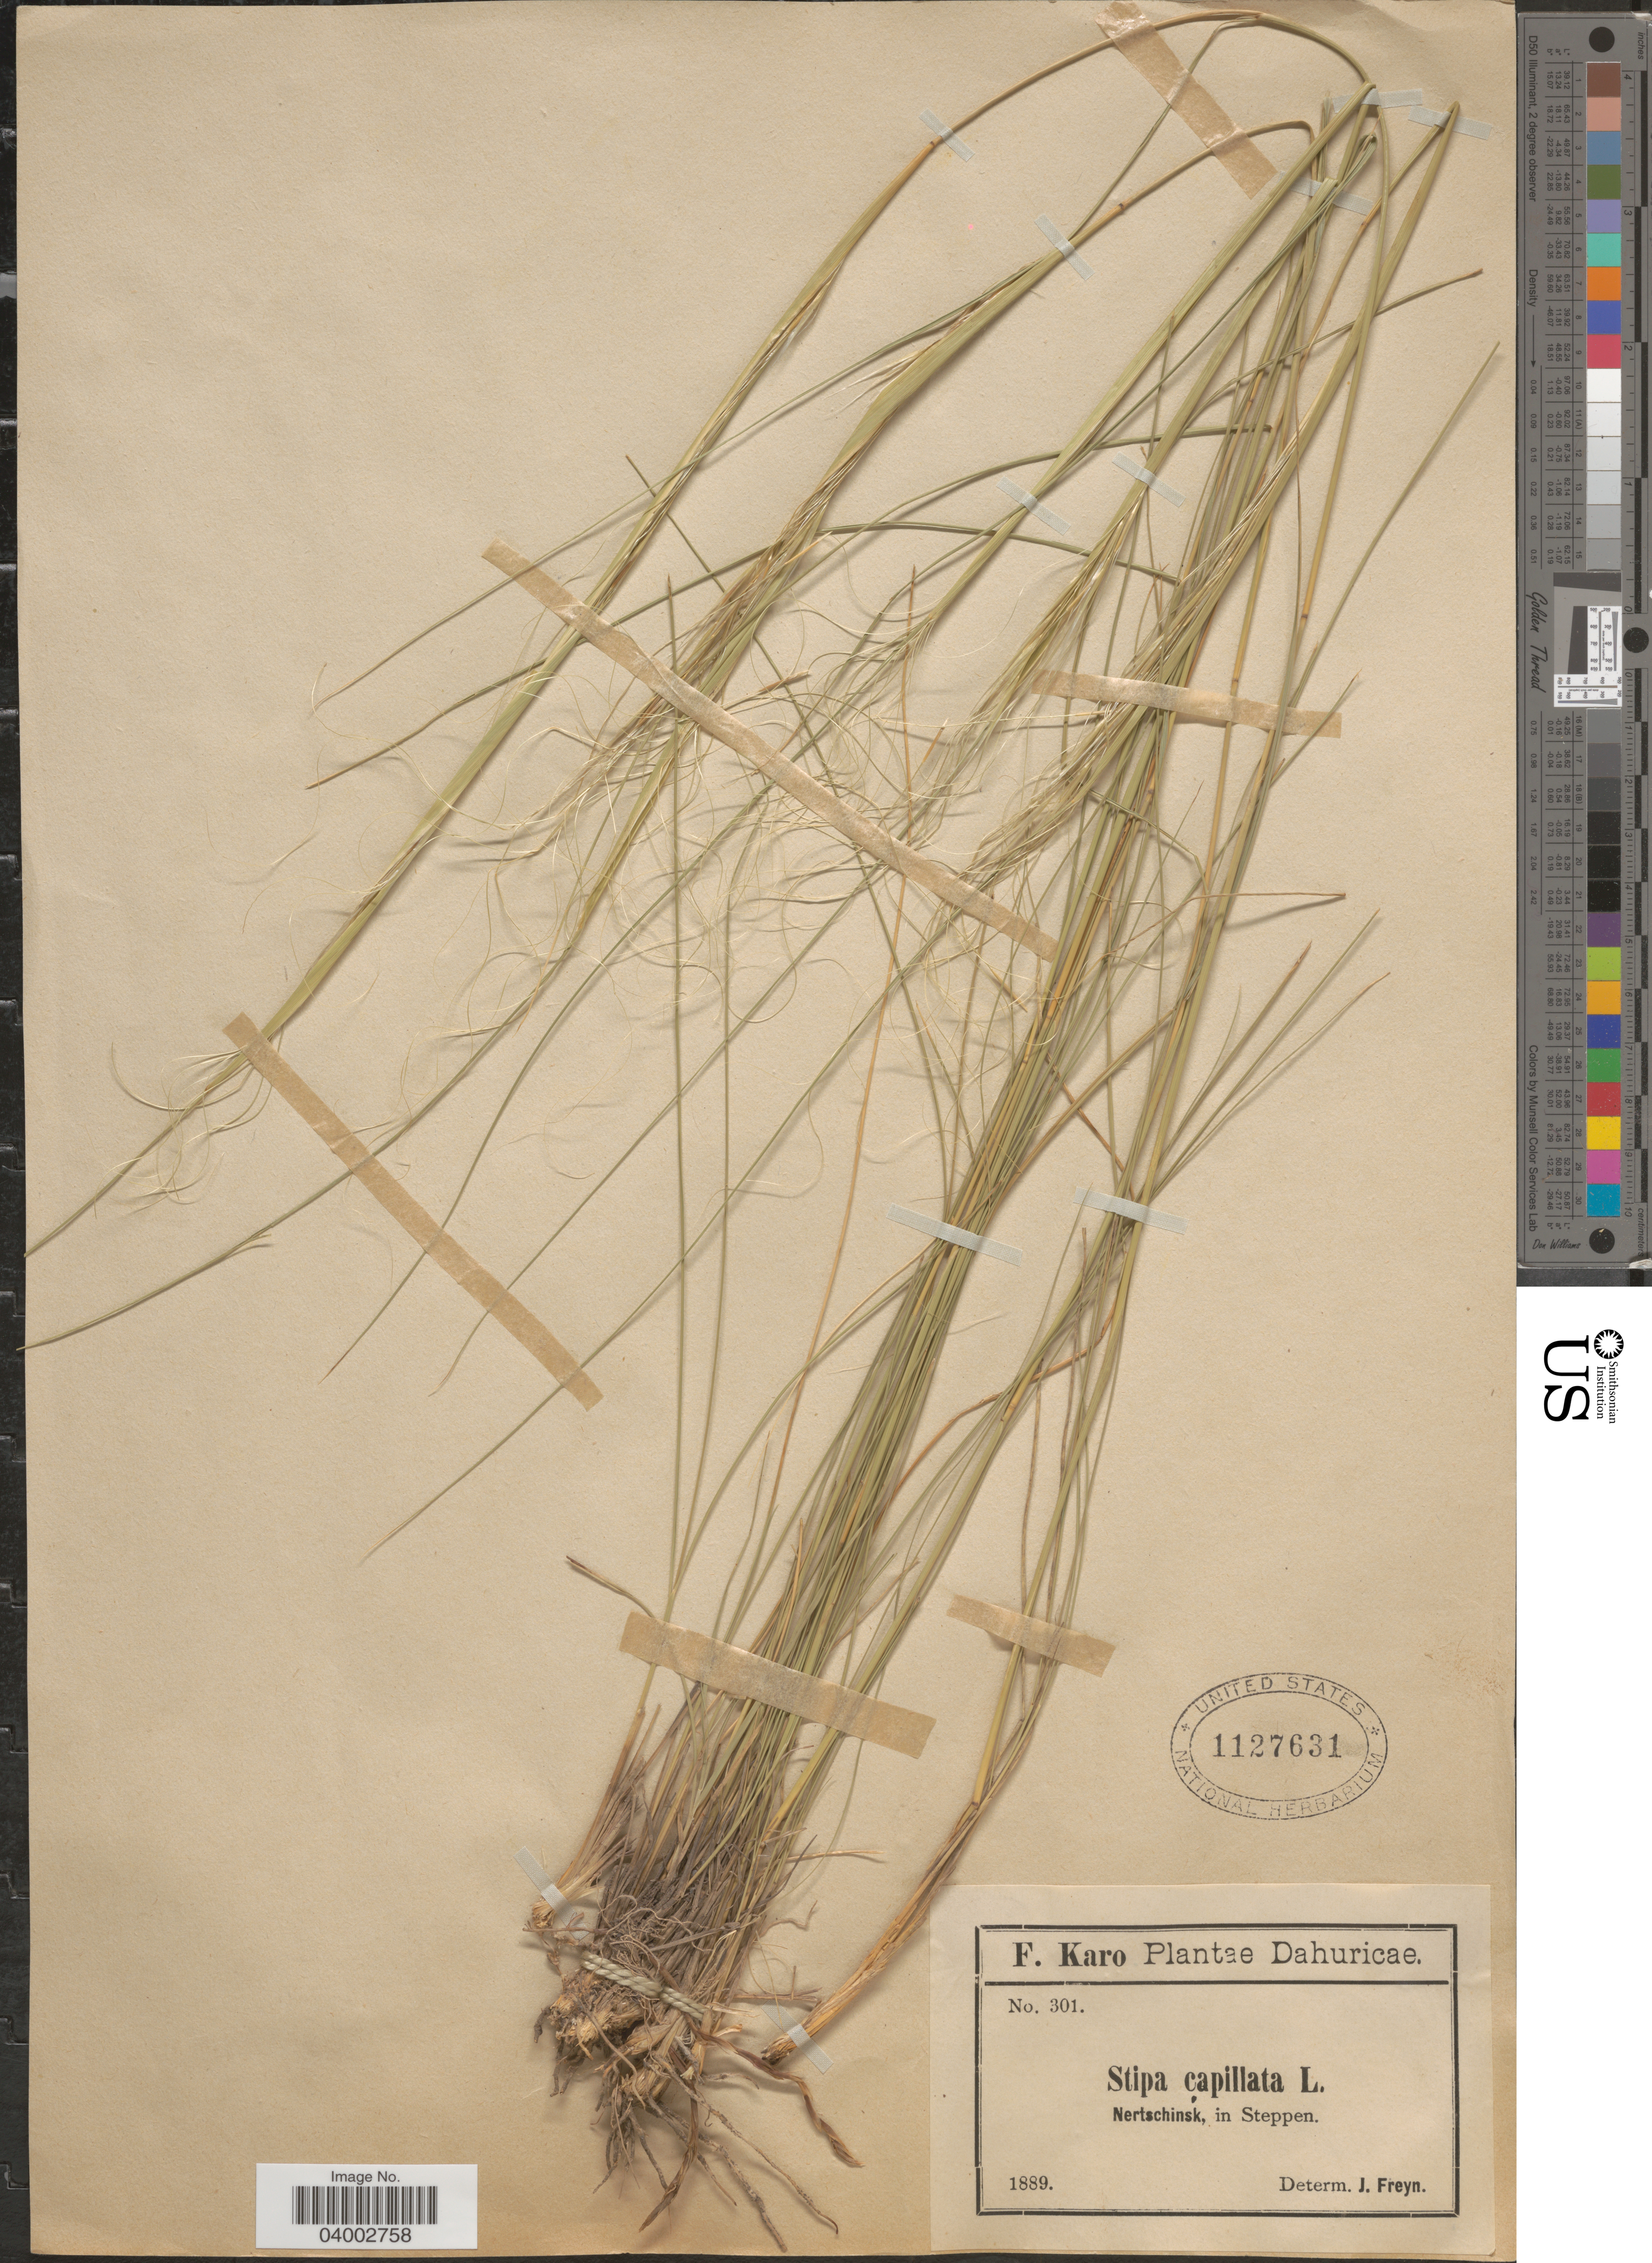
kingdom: Plantae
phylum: Tracheophyta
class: Liliopsida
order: Poales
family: Poaceae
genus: Stipa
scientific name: Stipa capillata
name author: L.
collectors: F. Karo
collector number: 301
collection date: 1889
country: Russian Federation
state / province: Zabaykalsky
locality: Dahuricae. Nertschinsk, in Steppen.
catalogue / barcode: US 1127631